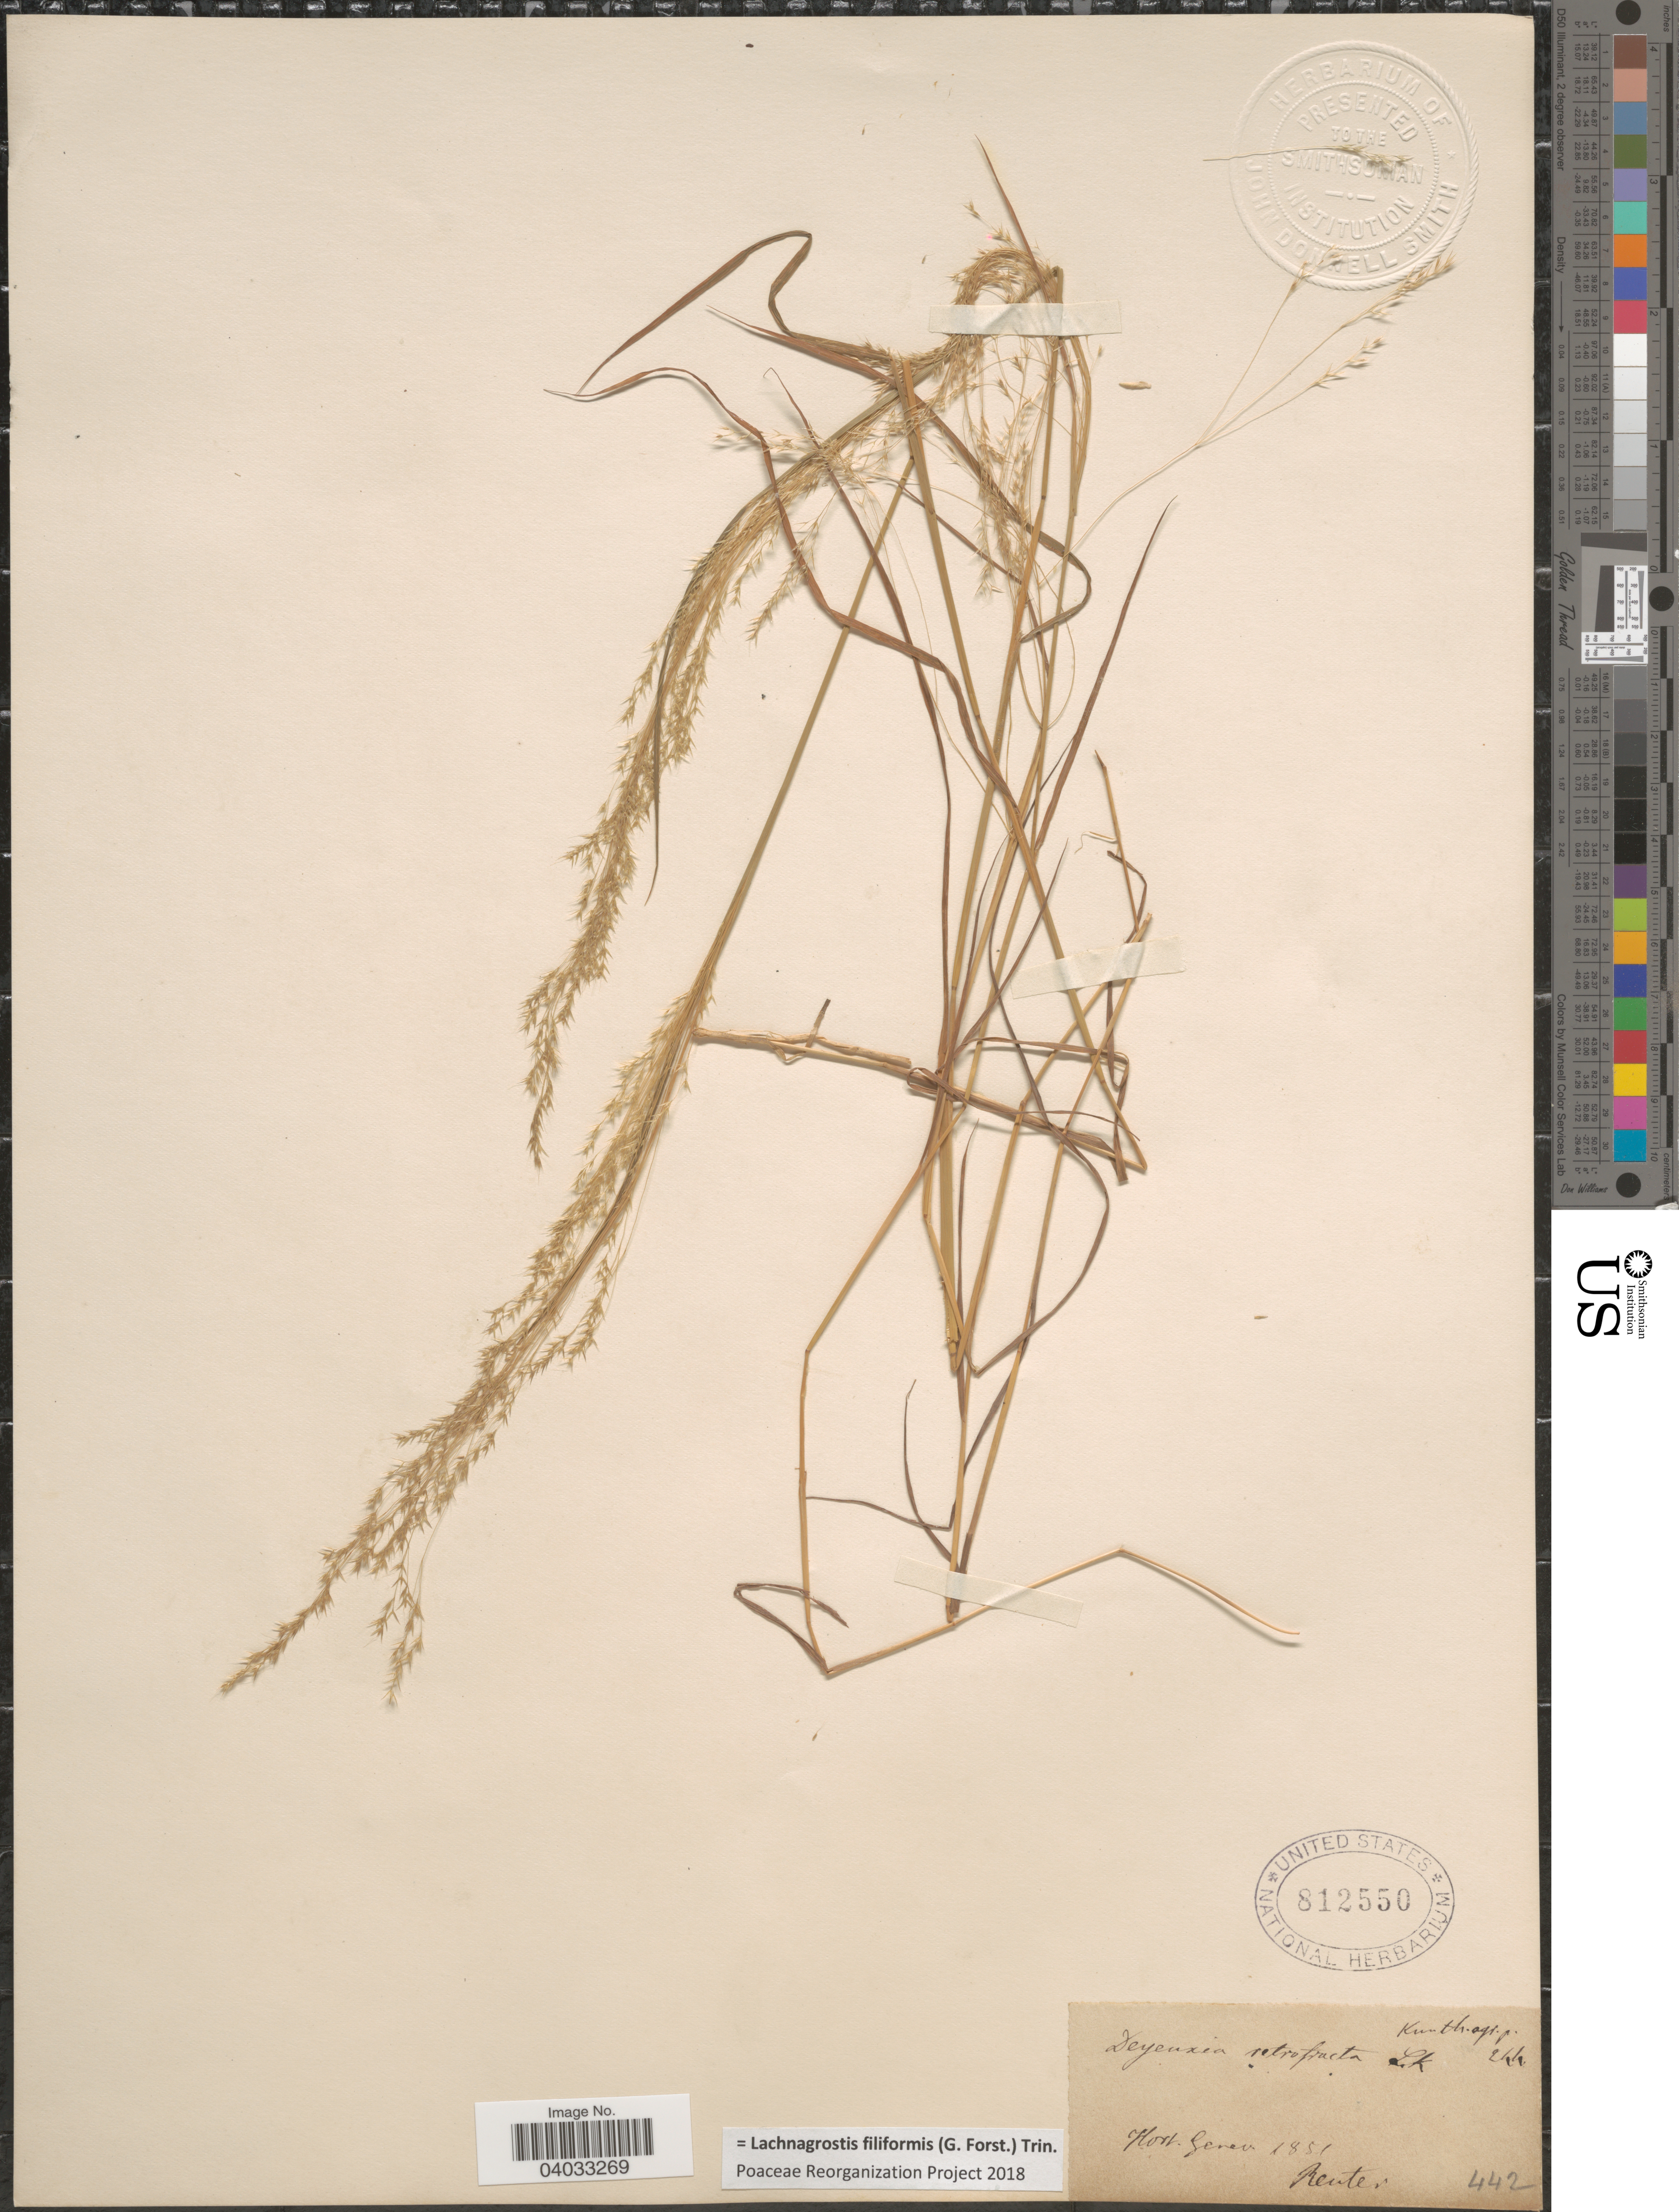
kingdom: Plantae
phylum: Tracheophyta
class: Liliopsida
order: Poales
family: Poaceae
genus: Lachnagrostis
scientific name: Lachnagrostis filiformis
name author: (J.R. Forst.) Trin.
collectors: -. Reuter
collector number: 442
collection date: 1851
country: Switzerland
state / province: Genève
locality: Hort. Genev.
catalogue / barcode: US 812550